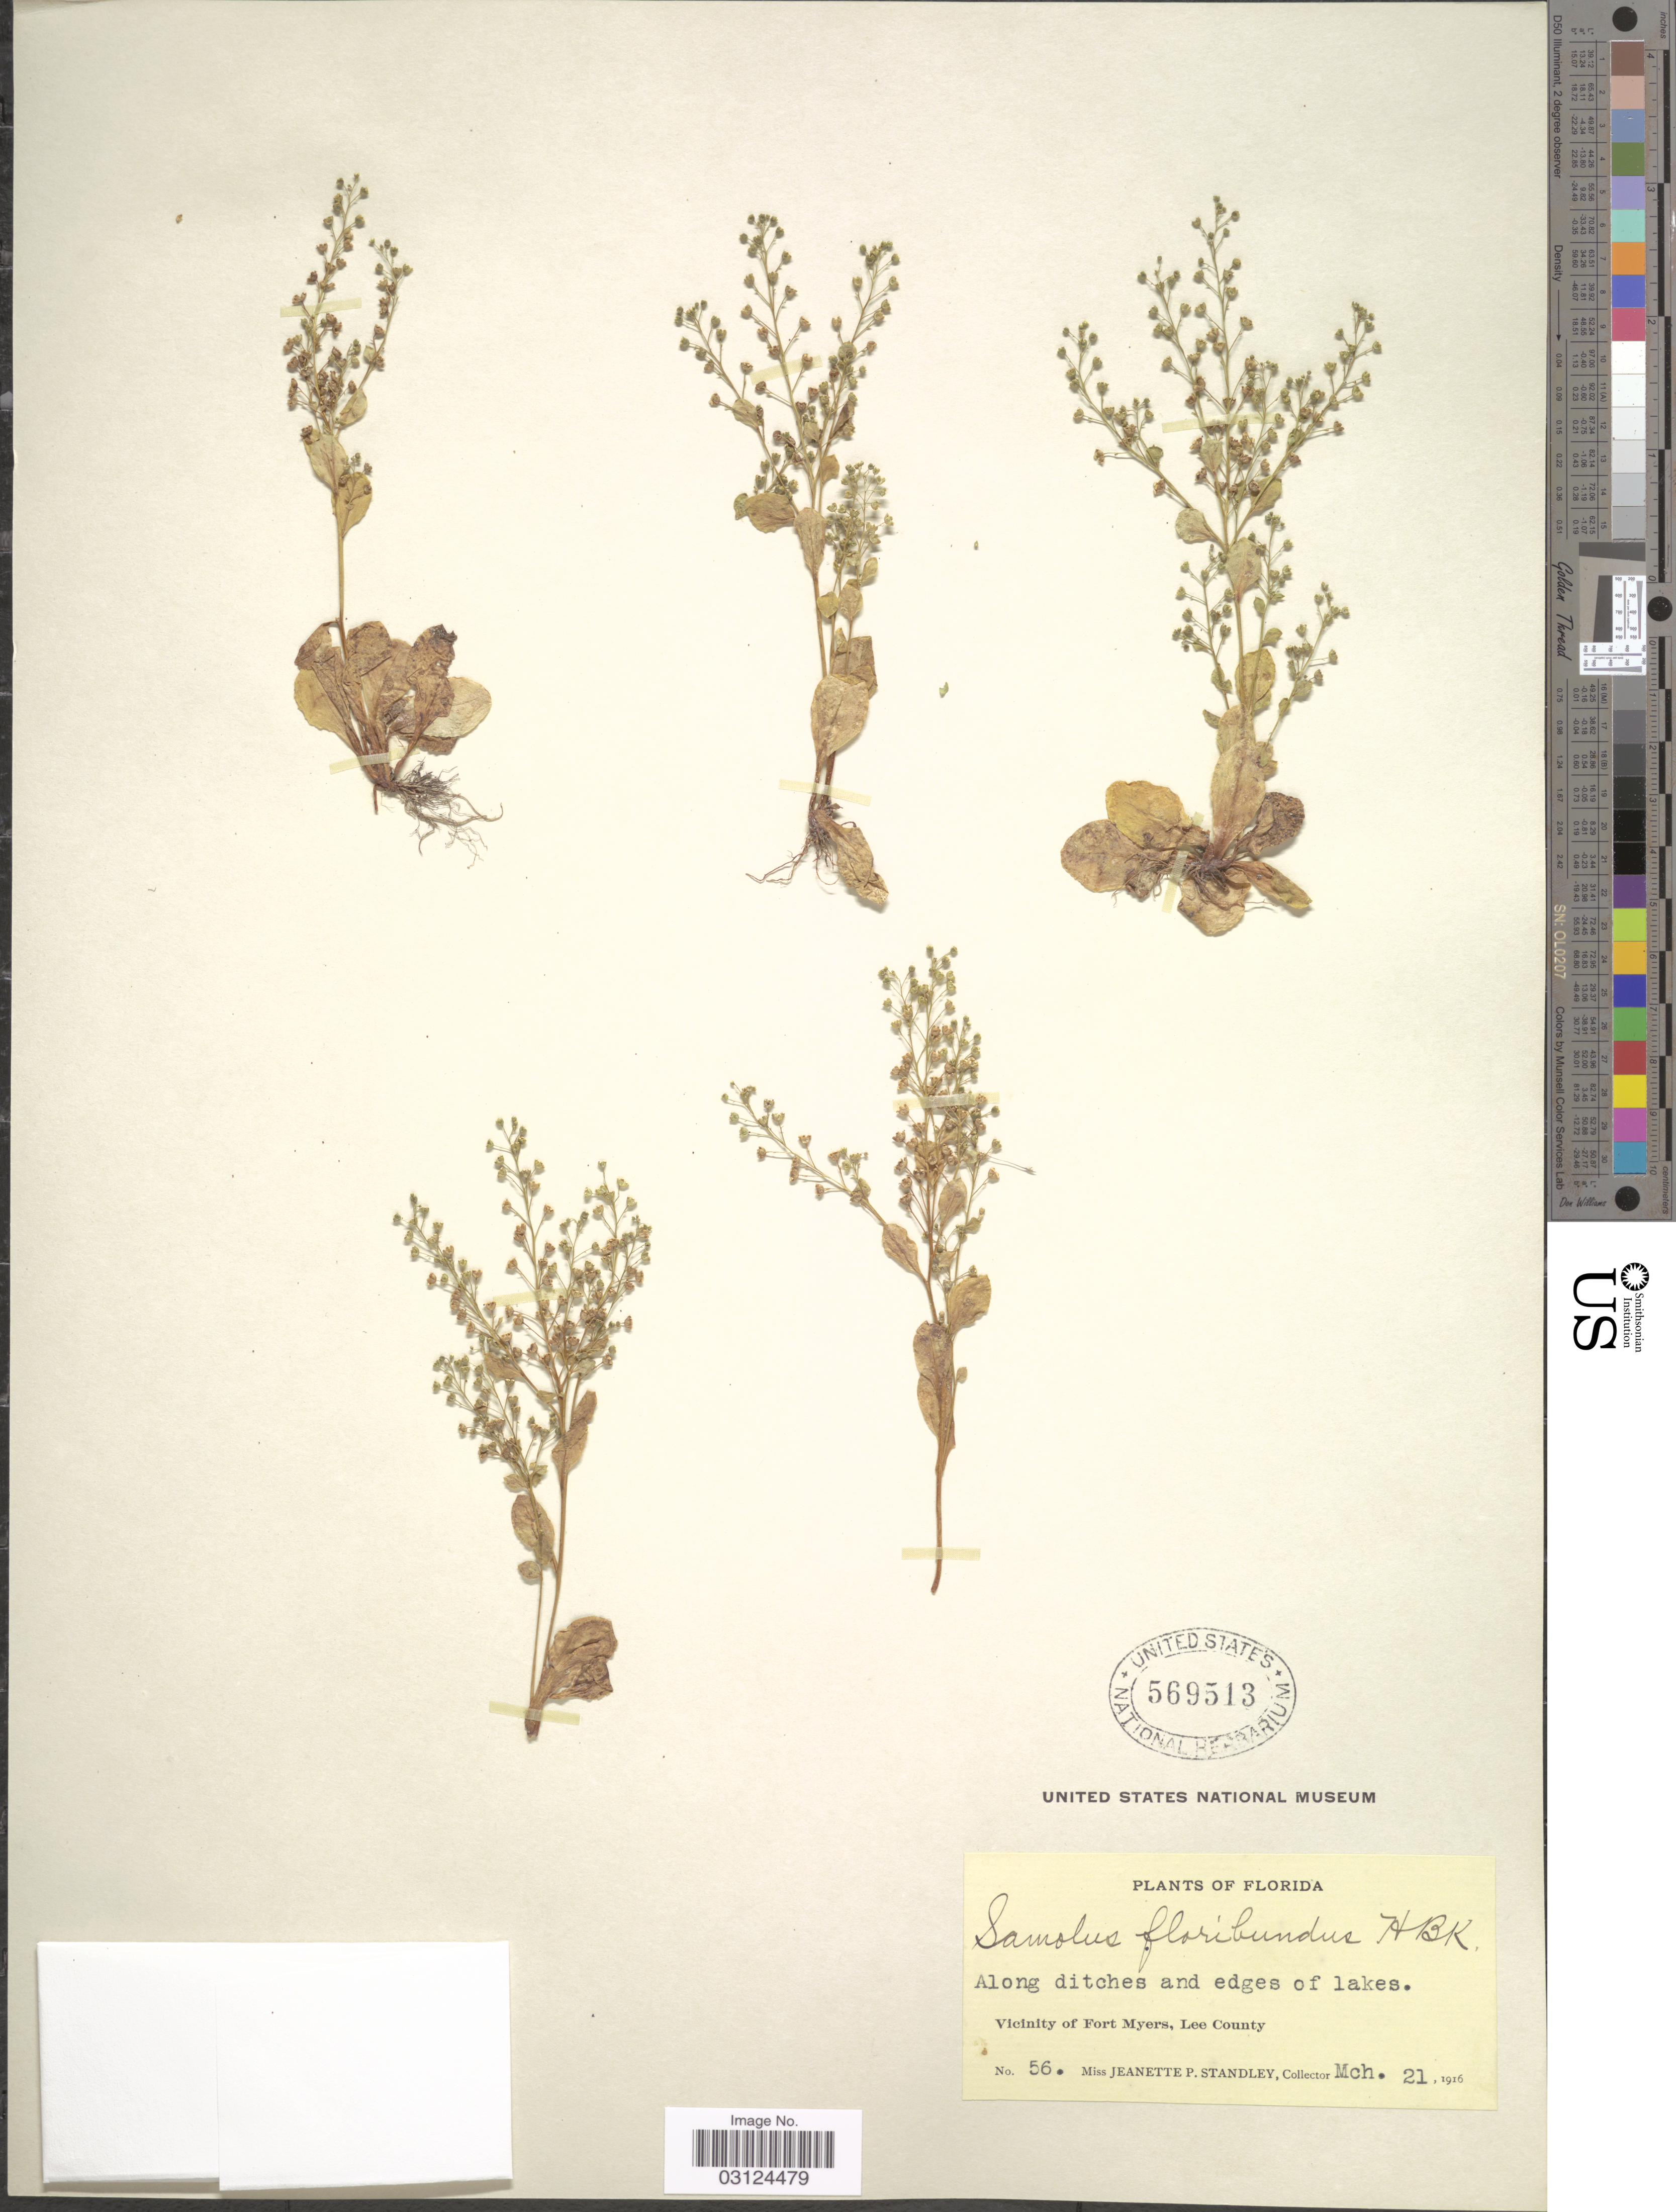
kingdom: Plantae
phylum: Tracheophyta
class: Magnoliopsida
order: Ericales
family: Primulaceae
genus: Samolus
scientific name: Samolus parviflorus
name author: Raf.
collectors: J. P. Standley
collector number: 56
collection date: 1916-03-21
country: United States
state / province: Florida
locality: Along ditches and edge of lakes, Vicinity of Fort Myers, Lee County.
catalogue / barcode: US 569513